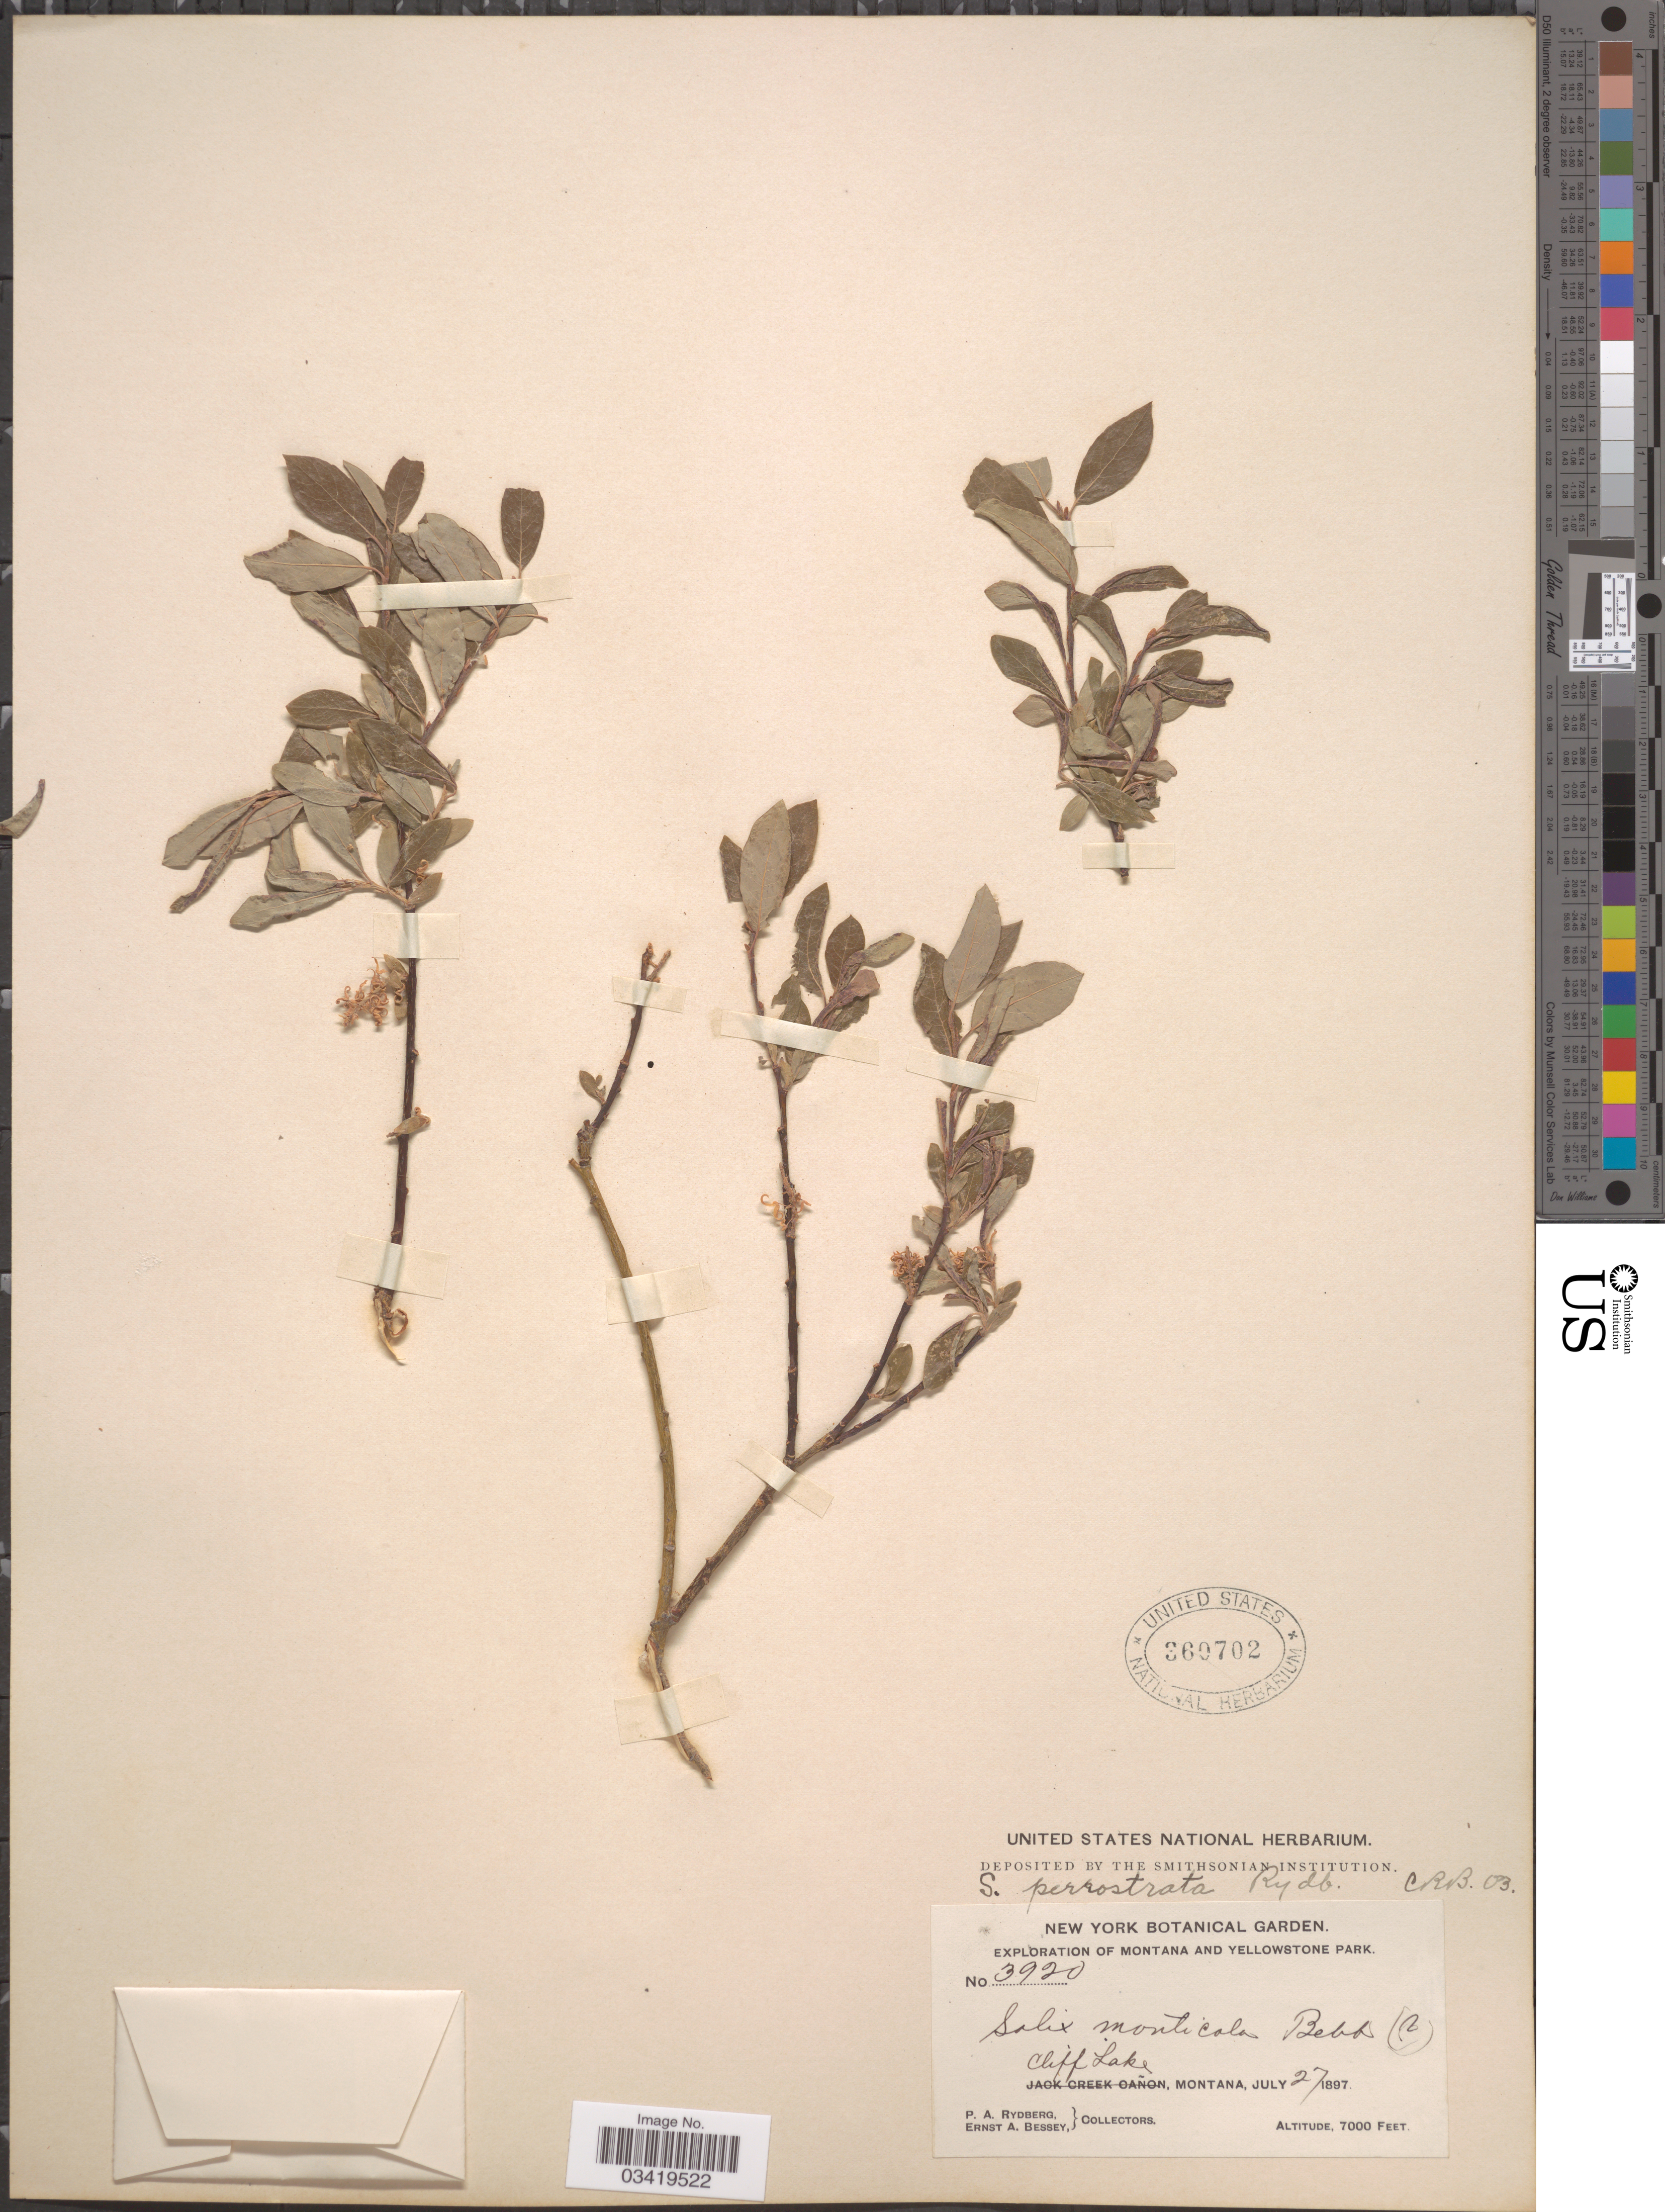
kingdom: Plantae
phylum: Tracheophyta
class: Magnoliopsida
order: Malpighiales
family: Salicaceae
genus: Salix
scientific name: Salix bebbiana var. perrostrata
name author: Sarg.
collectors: P. A. Rydberg & E. A. Bessey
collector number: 3920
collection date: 1897-07-27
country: United States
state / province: Montana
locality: Yellowstone Park. Cliff Lake.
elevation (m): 2134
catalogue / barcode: US 360702